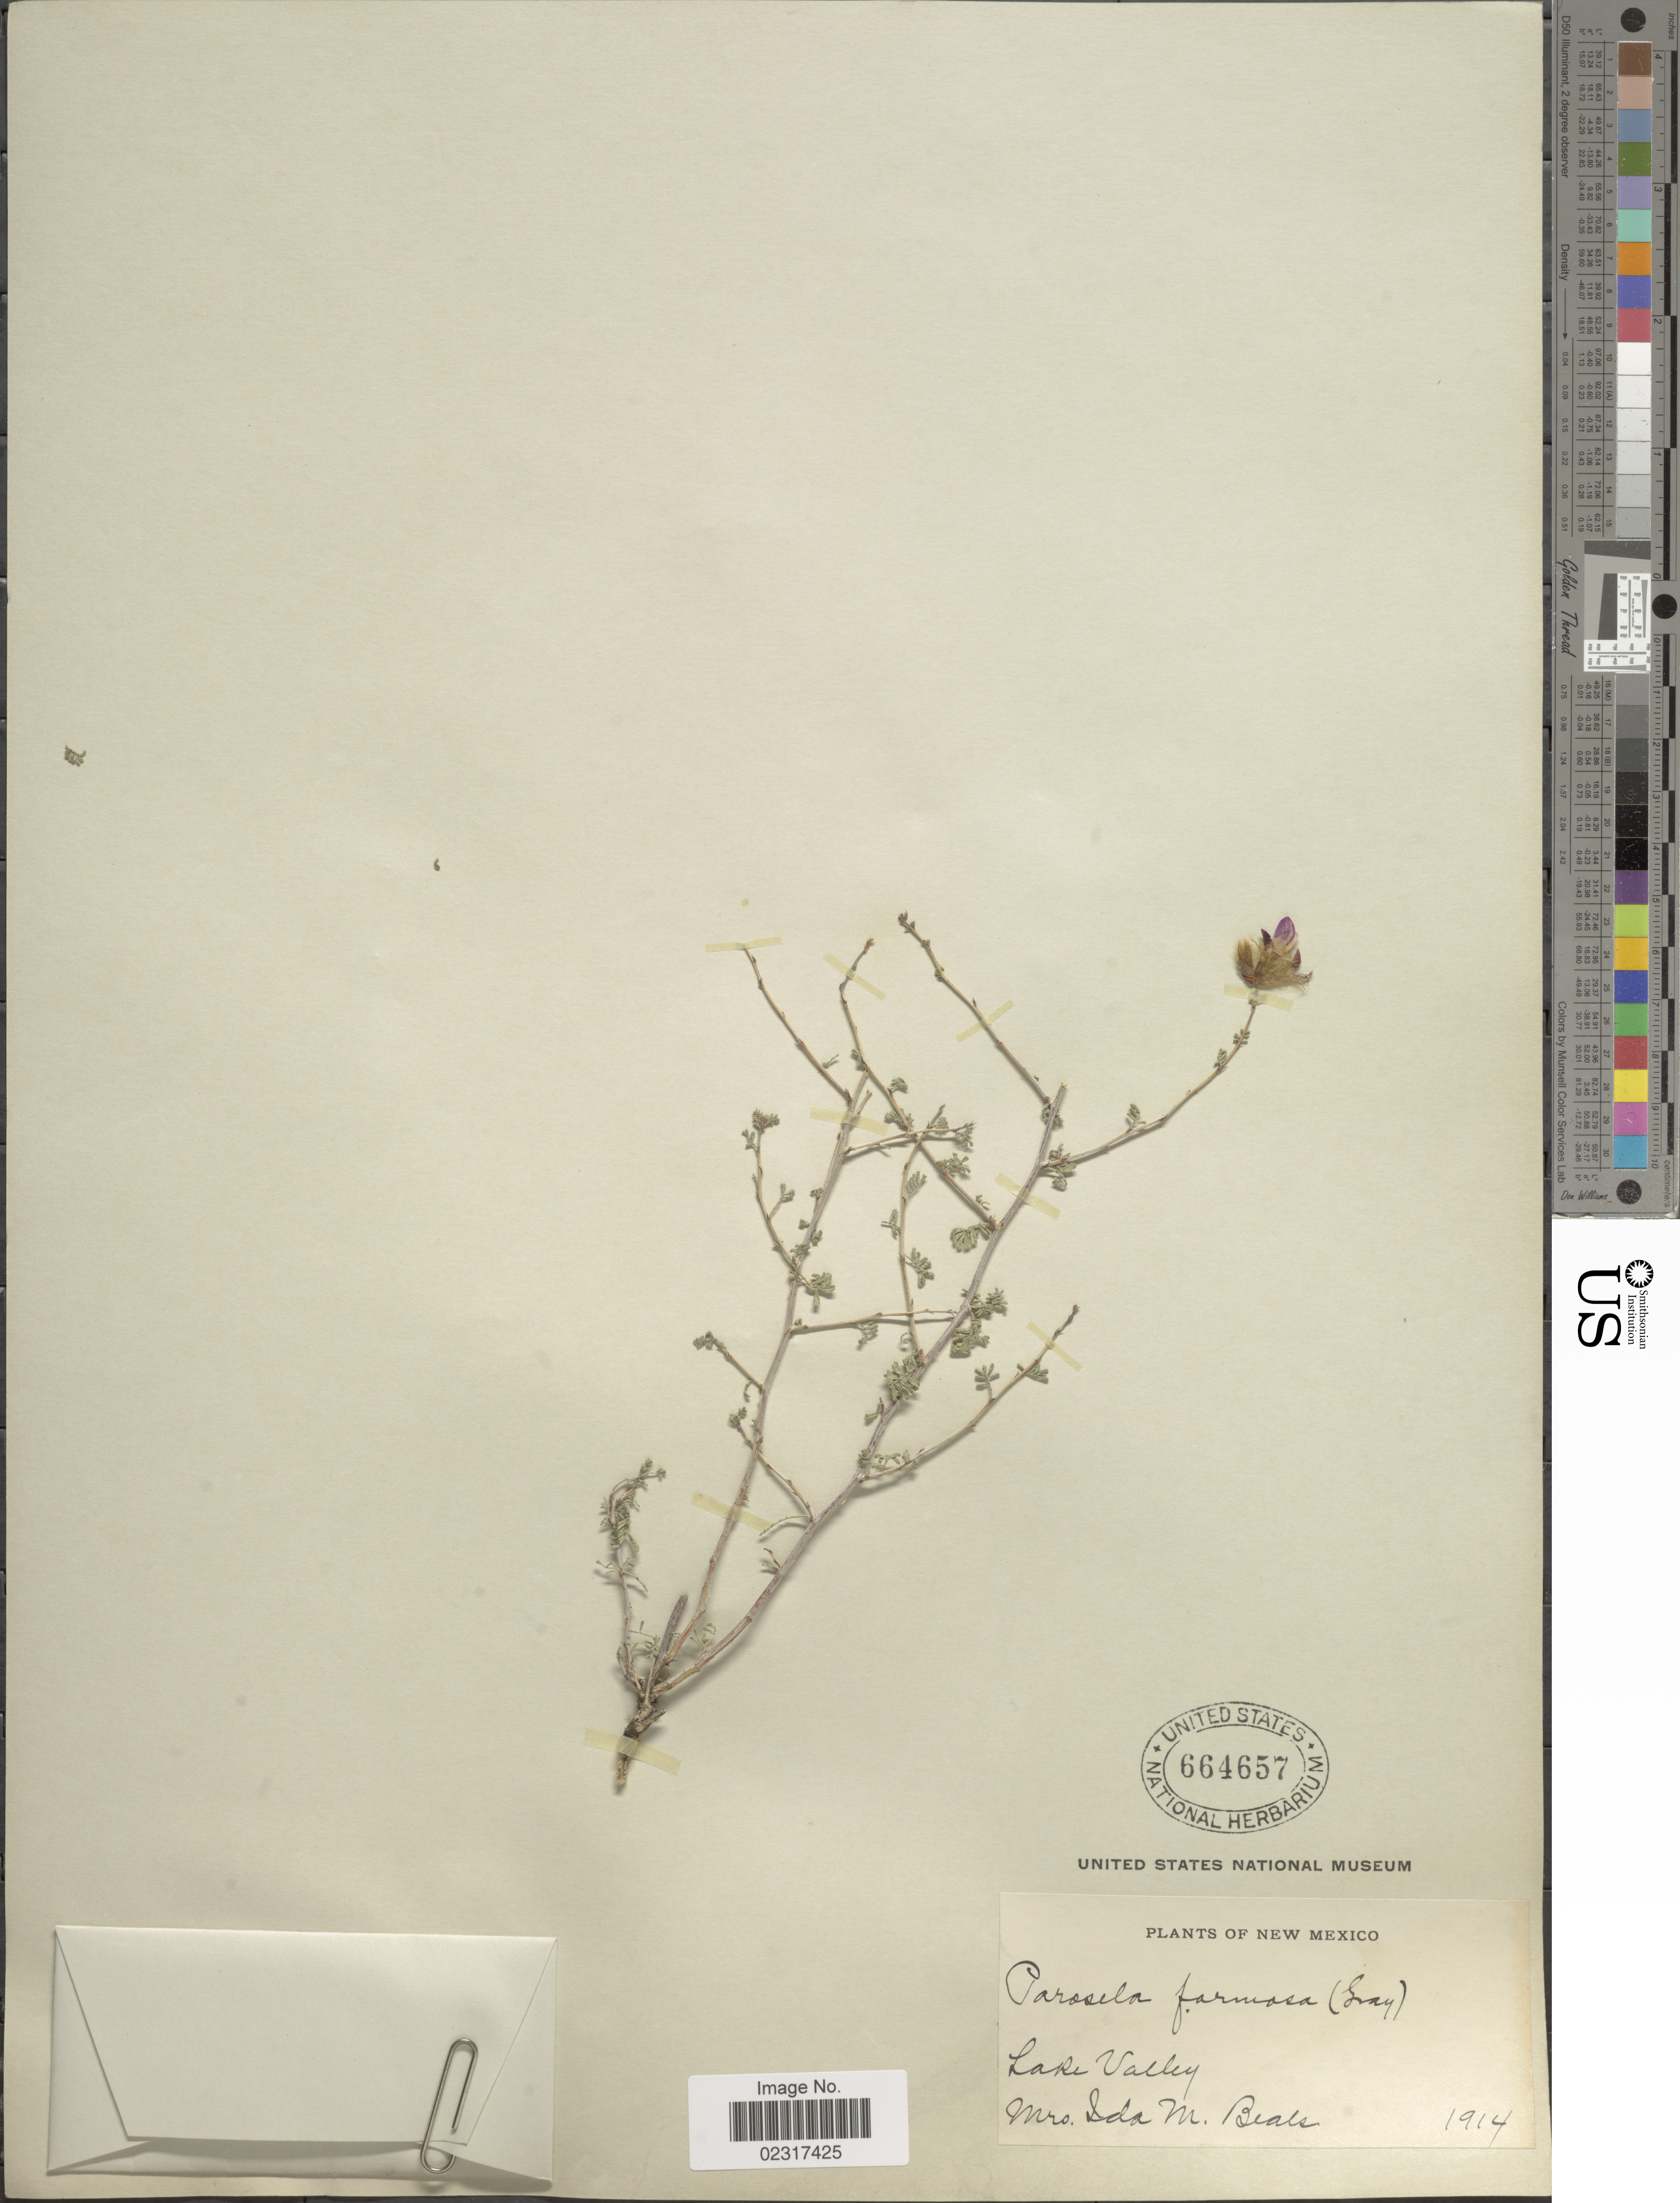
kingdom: Plantae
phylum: Tracheophyta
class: Magnoliopsida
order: Fabales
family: Fabaceae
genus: Dalea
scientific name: Dalea formosa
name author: Torr.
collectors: I. M. Beals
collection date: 1914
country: United States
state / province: New Mexico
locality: Lake Valley.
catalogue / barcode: US 664657